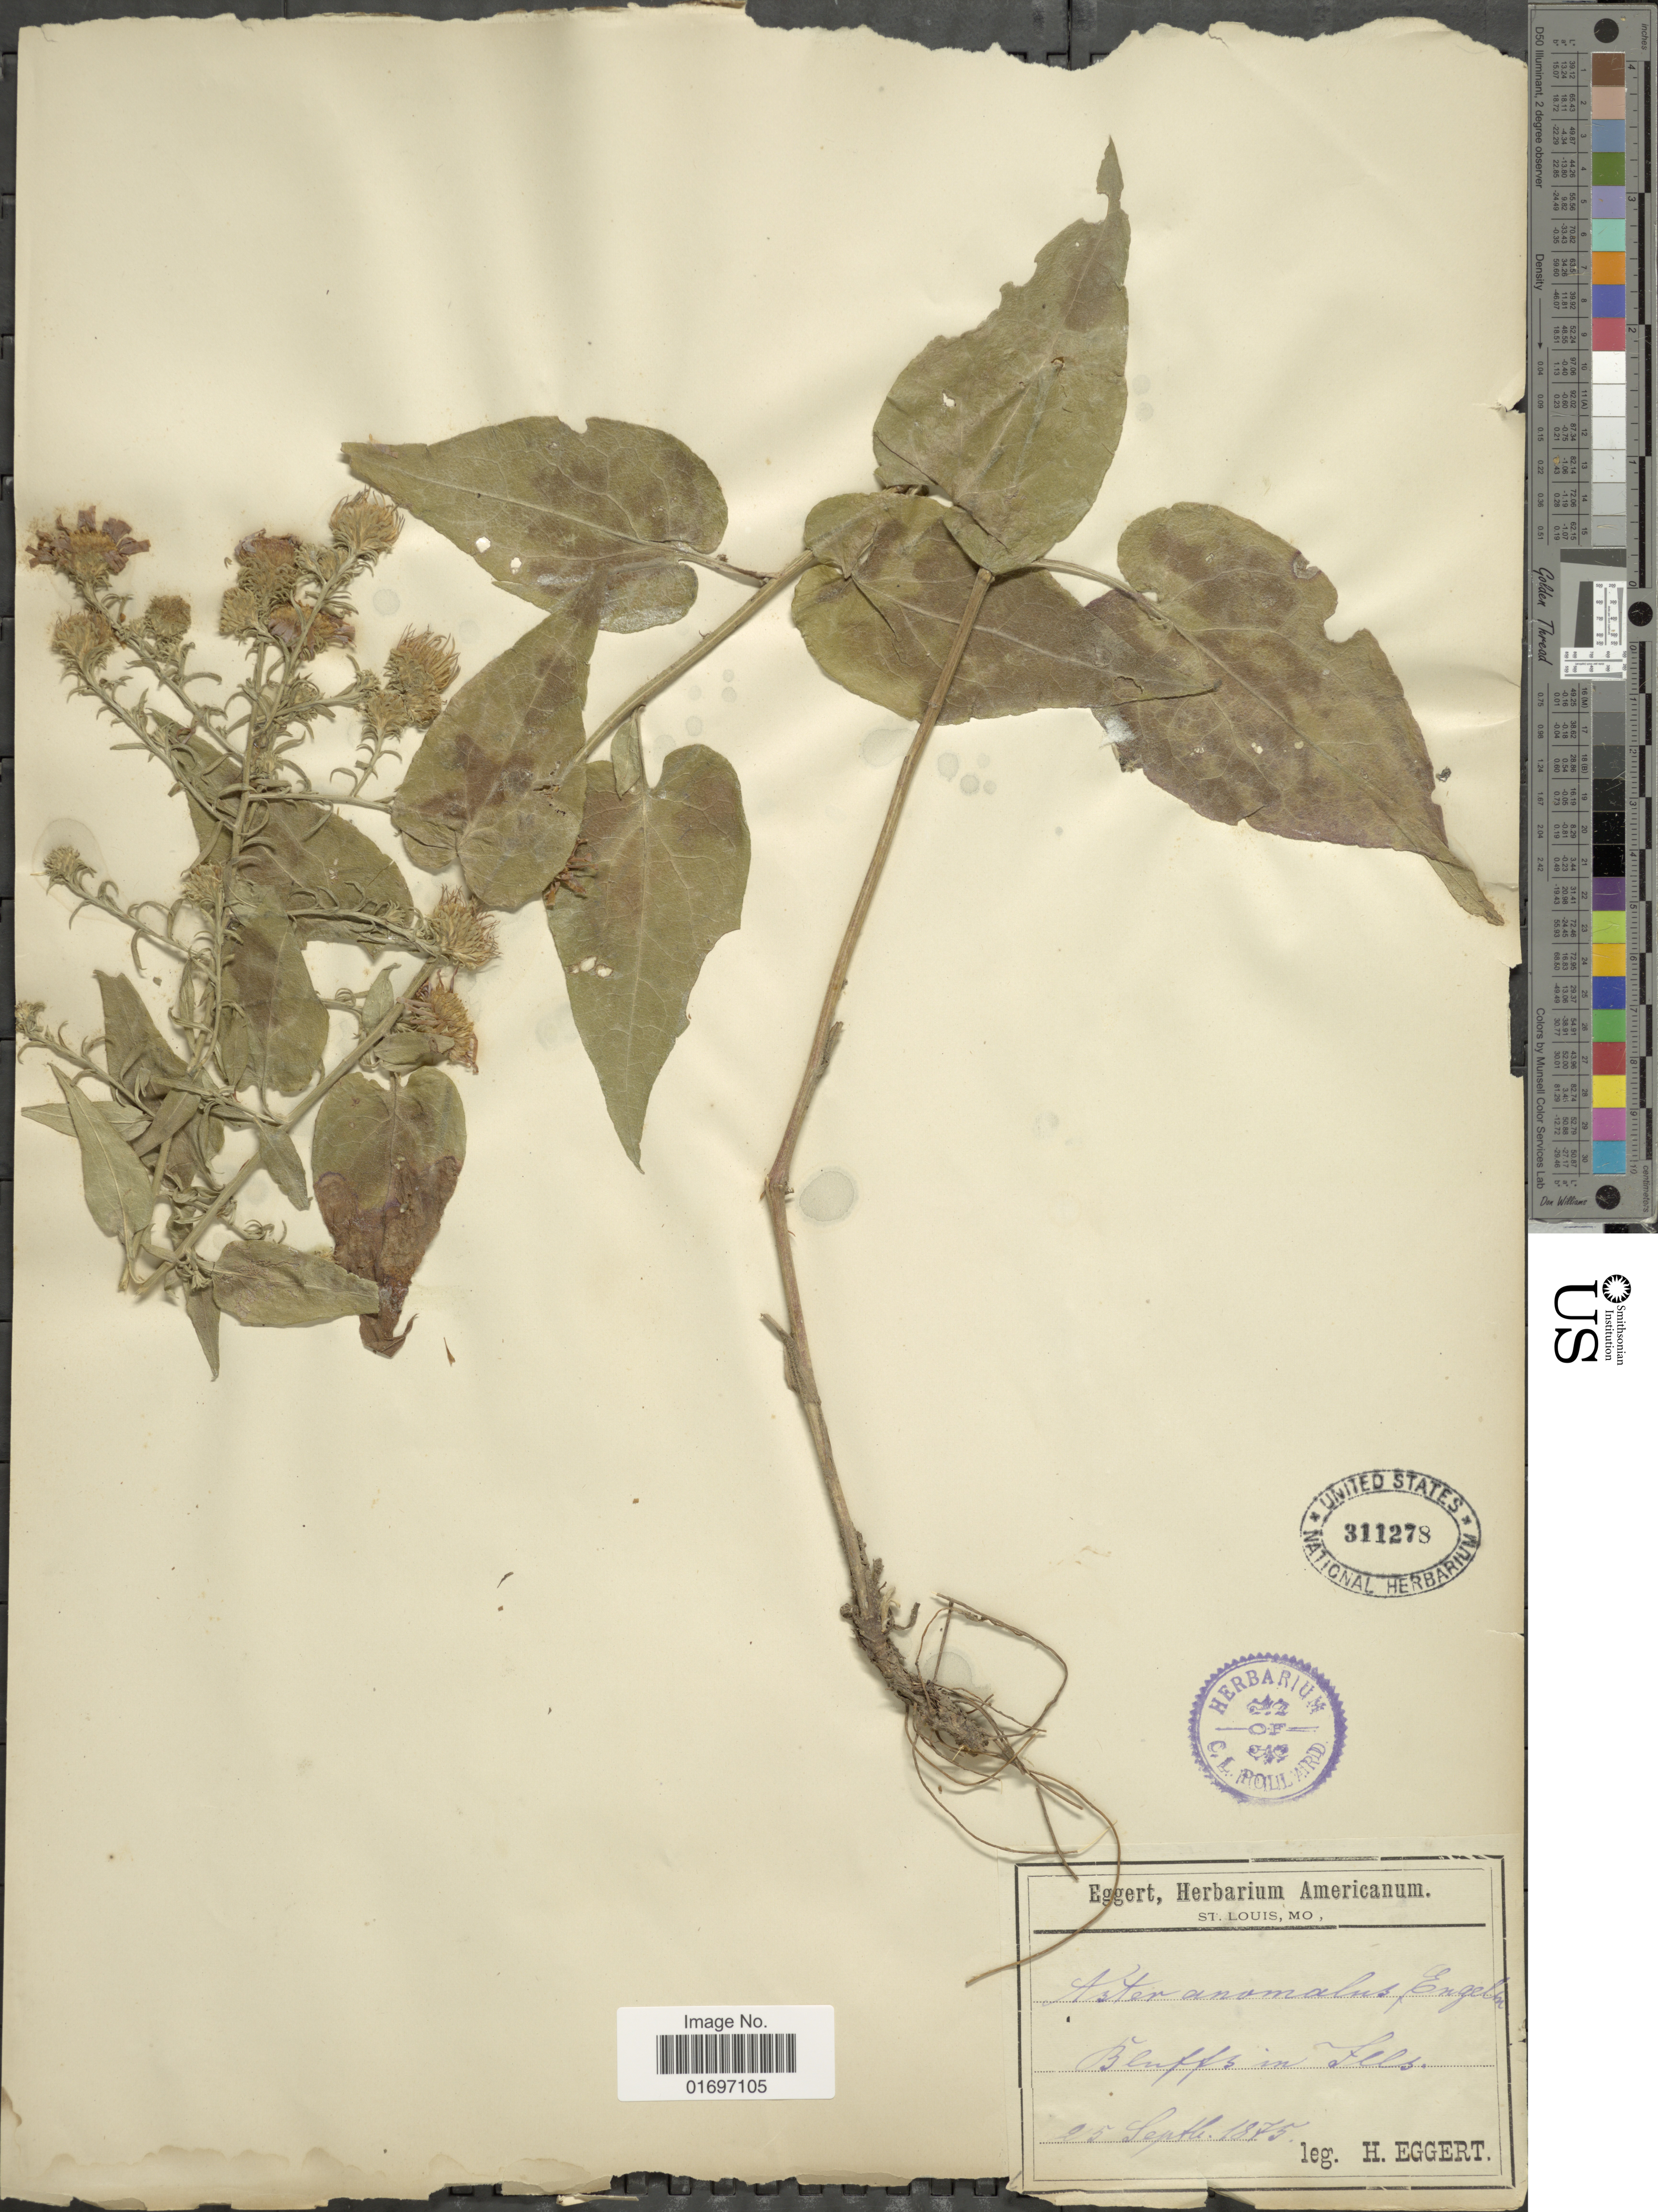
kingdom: Plantae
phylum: Tracheophyta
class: Magnoliopsida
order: Asterales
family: Asteraceae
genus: Symphyotrichum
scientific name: Symphyotrichum anomalum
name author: (Engelm.) G.L. Nesom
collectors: H. Eggert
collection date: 1875-09-25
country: United States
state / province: Illinois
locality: Bluffs in Ills.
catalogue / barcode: US 311278